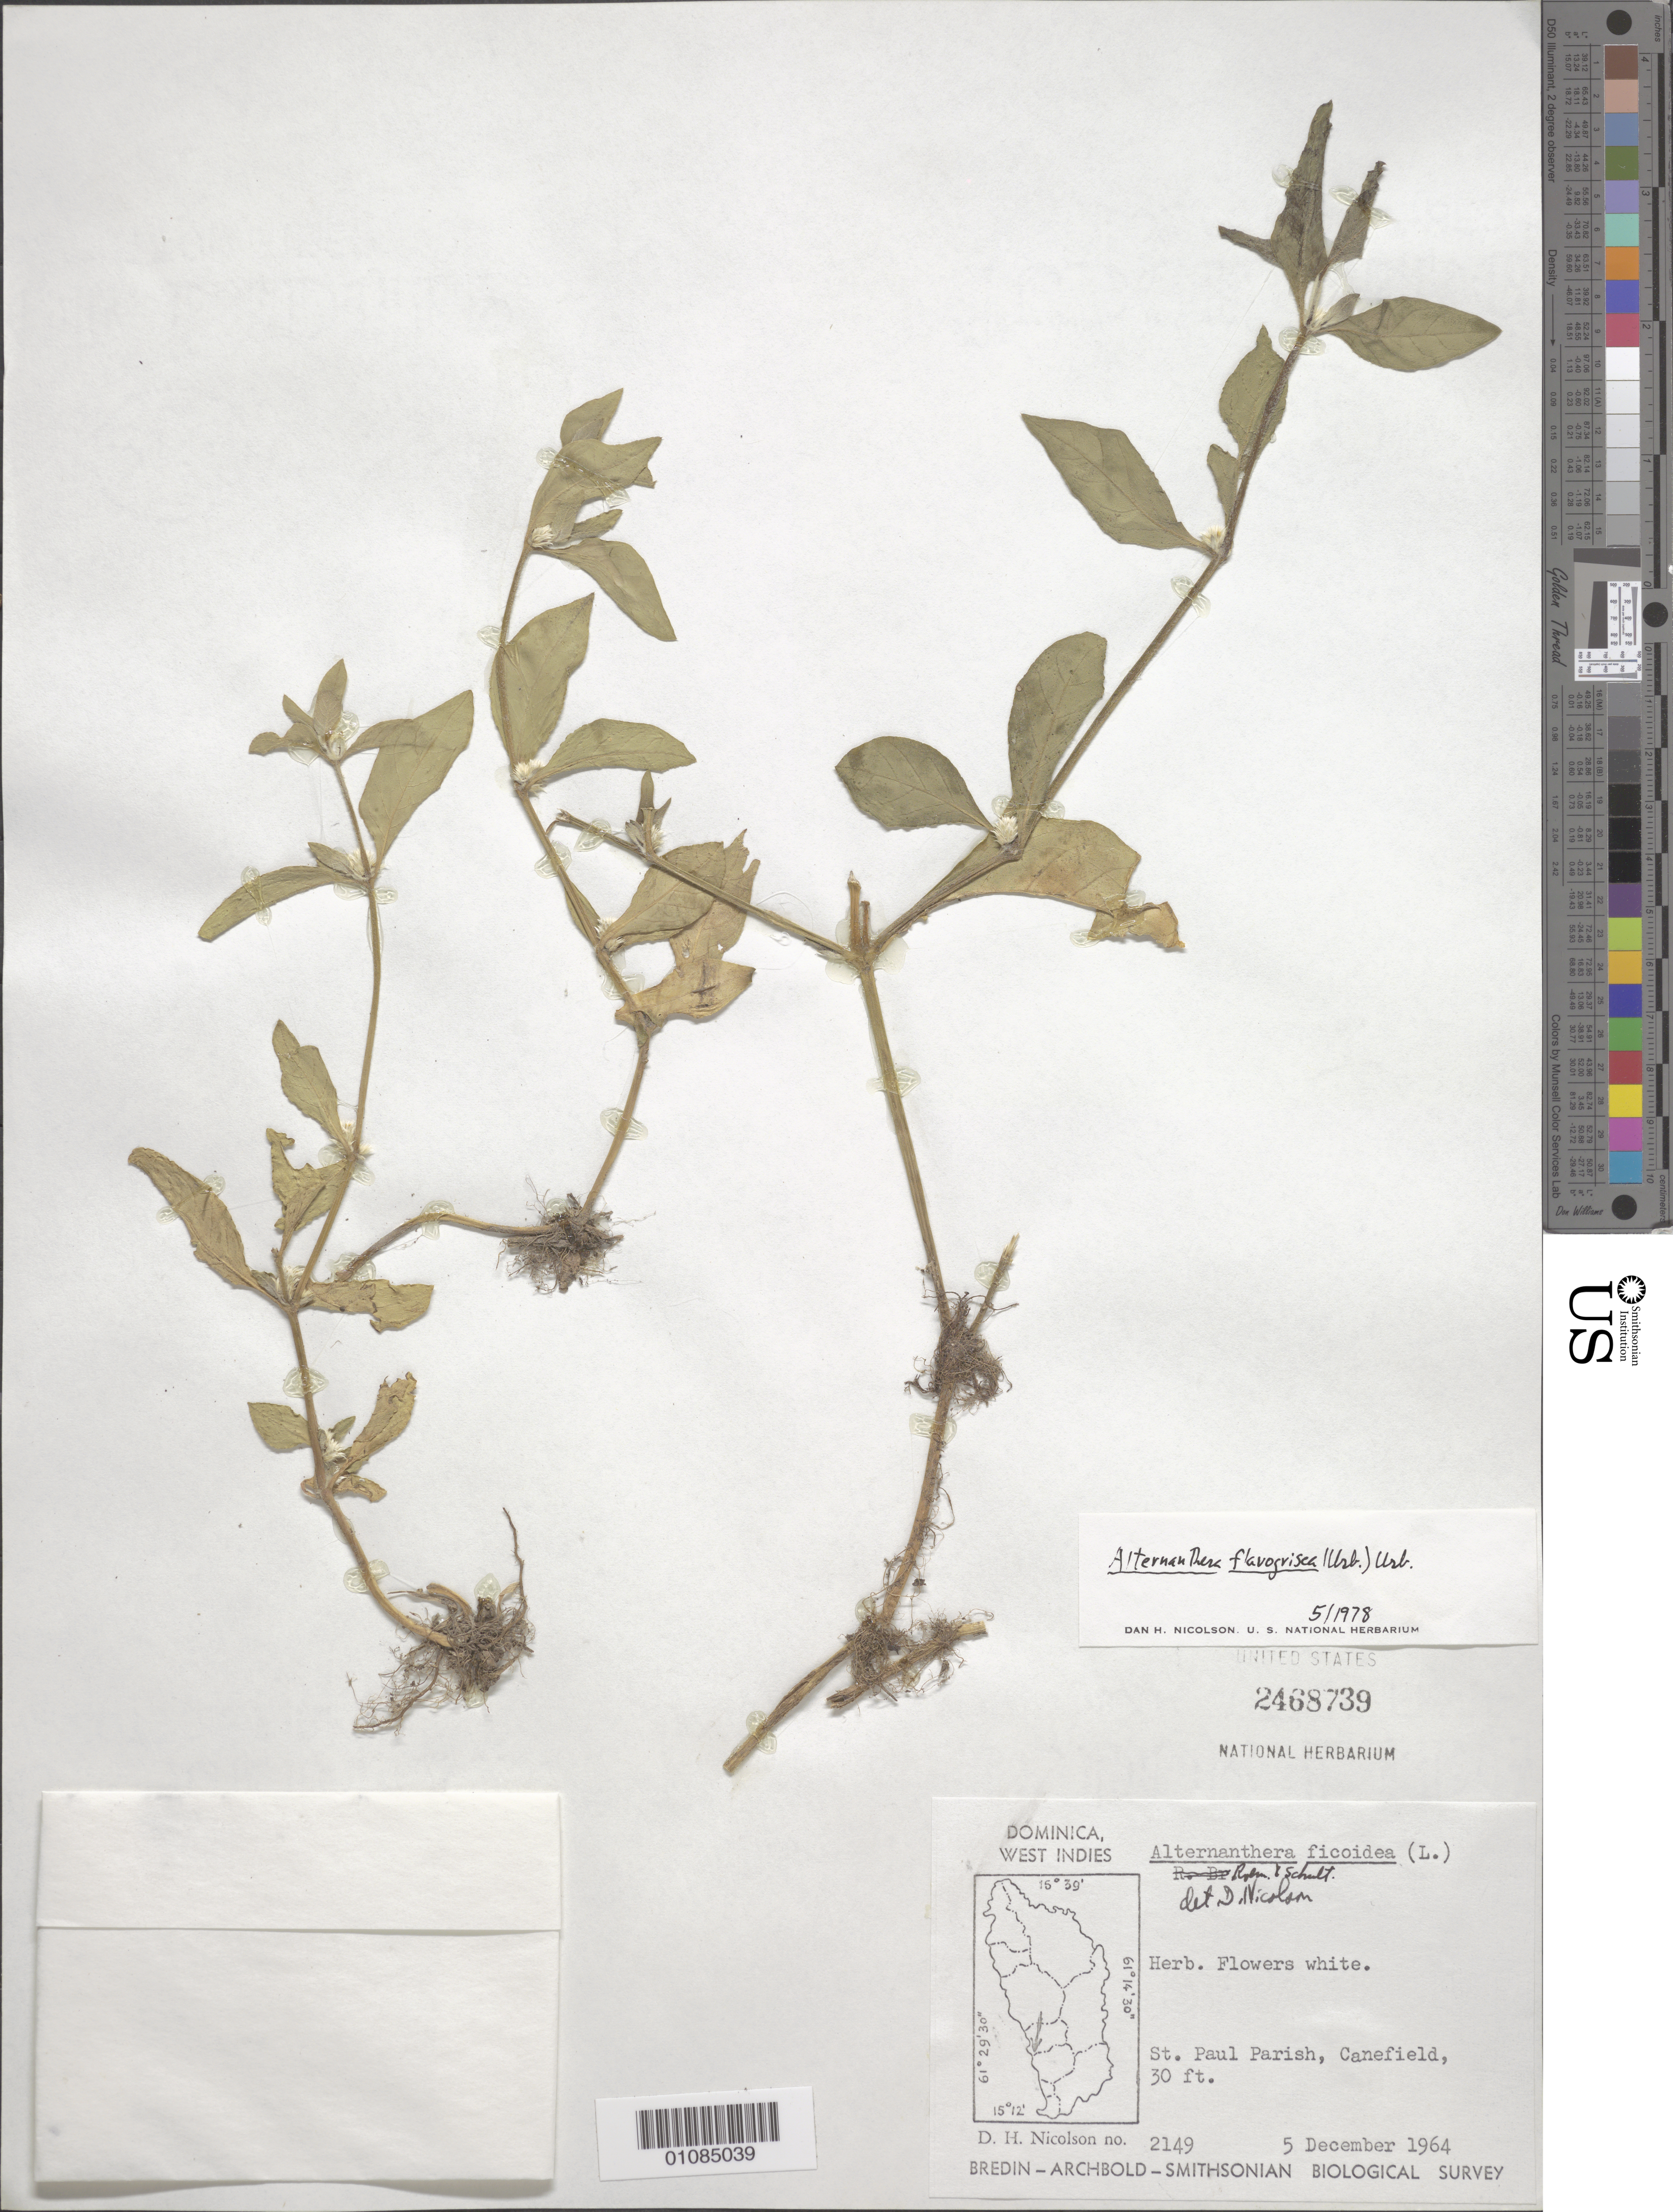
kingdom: Plantae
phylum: Tracheophyta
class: Magnoliopsida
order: Caryophyllales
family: Amaranthaceae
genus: Alternanthera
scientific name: Alternanthera flavogrisea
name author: Urb.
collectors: D. H. Nicolson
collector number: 2149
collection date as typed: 05 Dec 1964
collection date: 1964-12-05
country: Dominica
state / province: St. Paul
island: Dominica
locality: Canefield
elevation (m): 9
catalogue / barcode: US 2468739